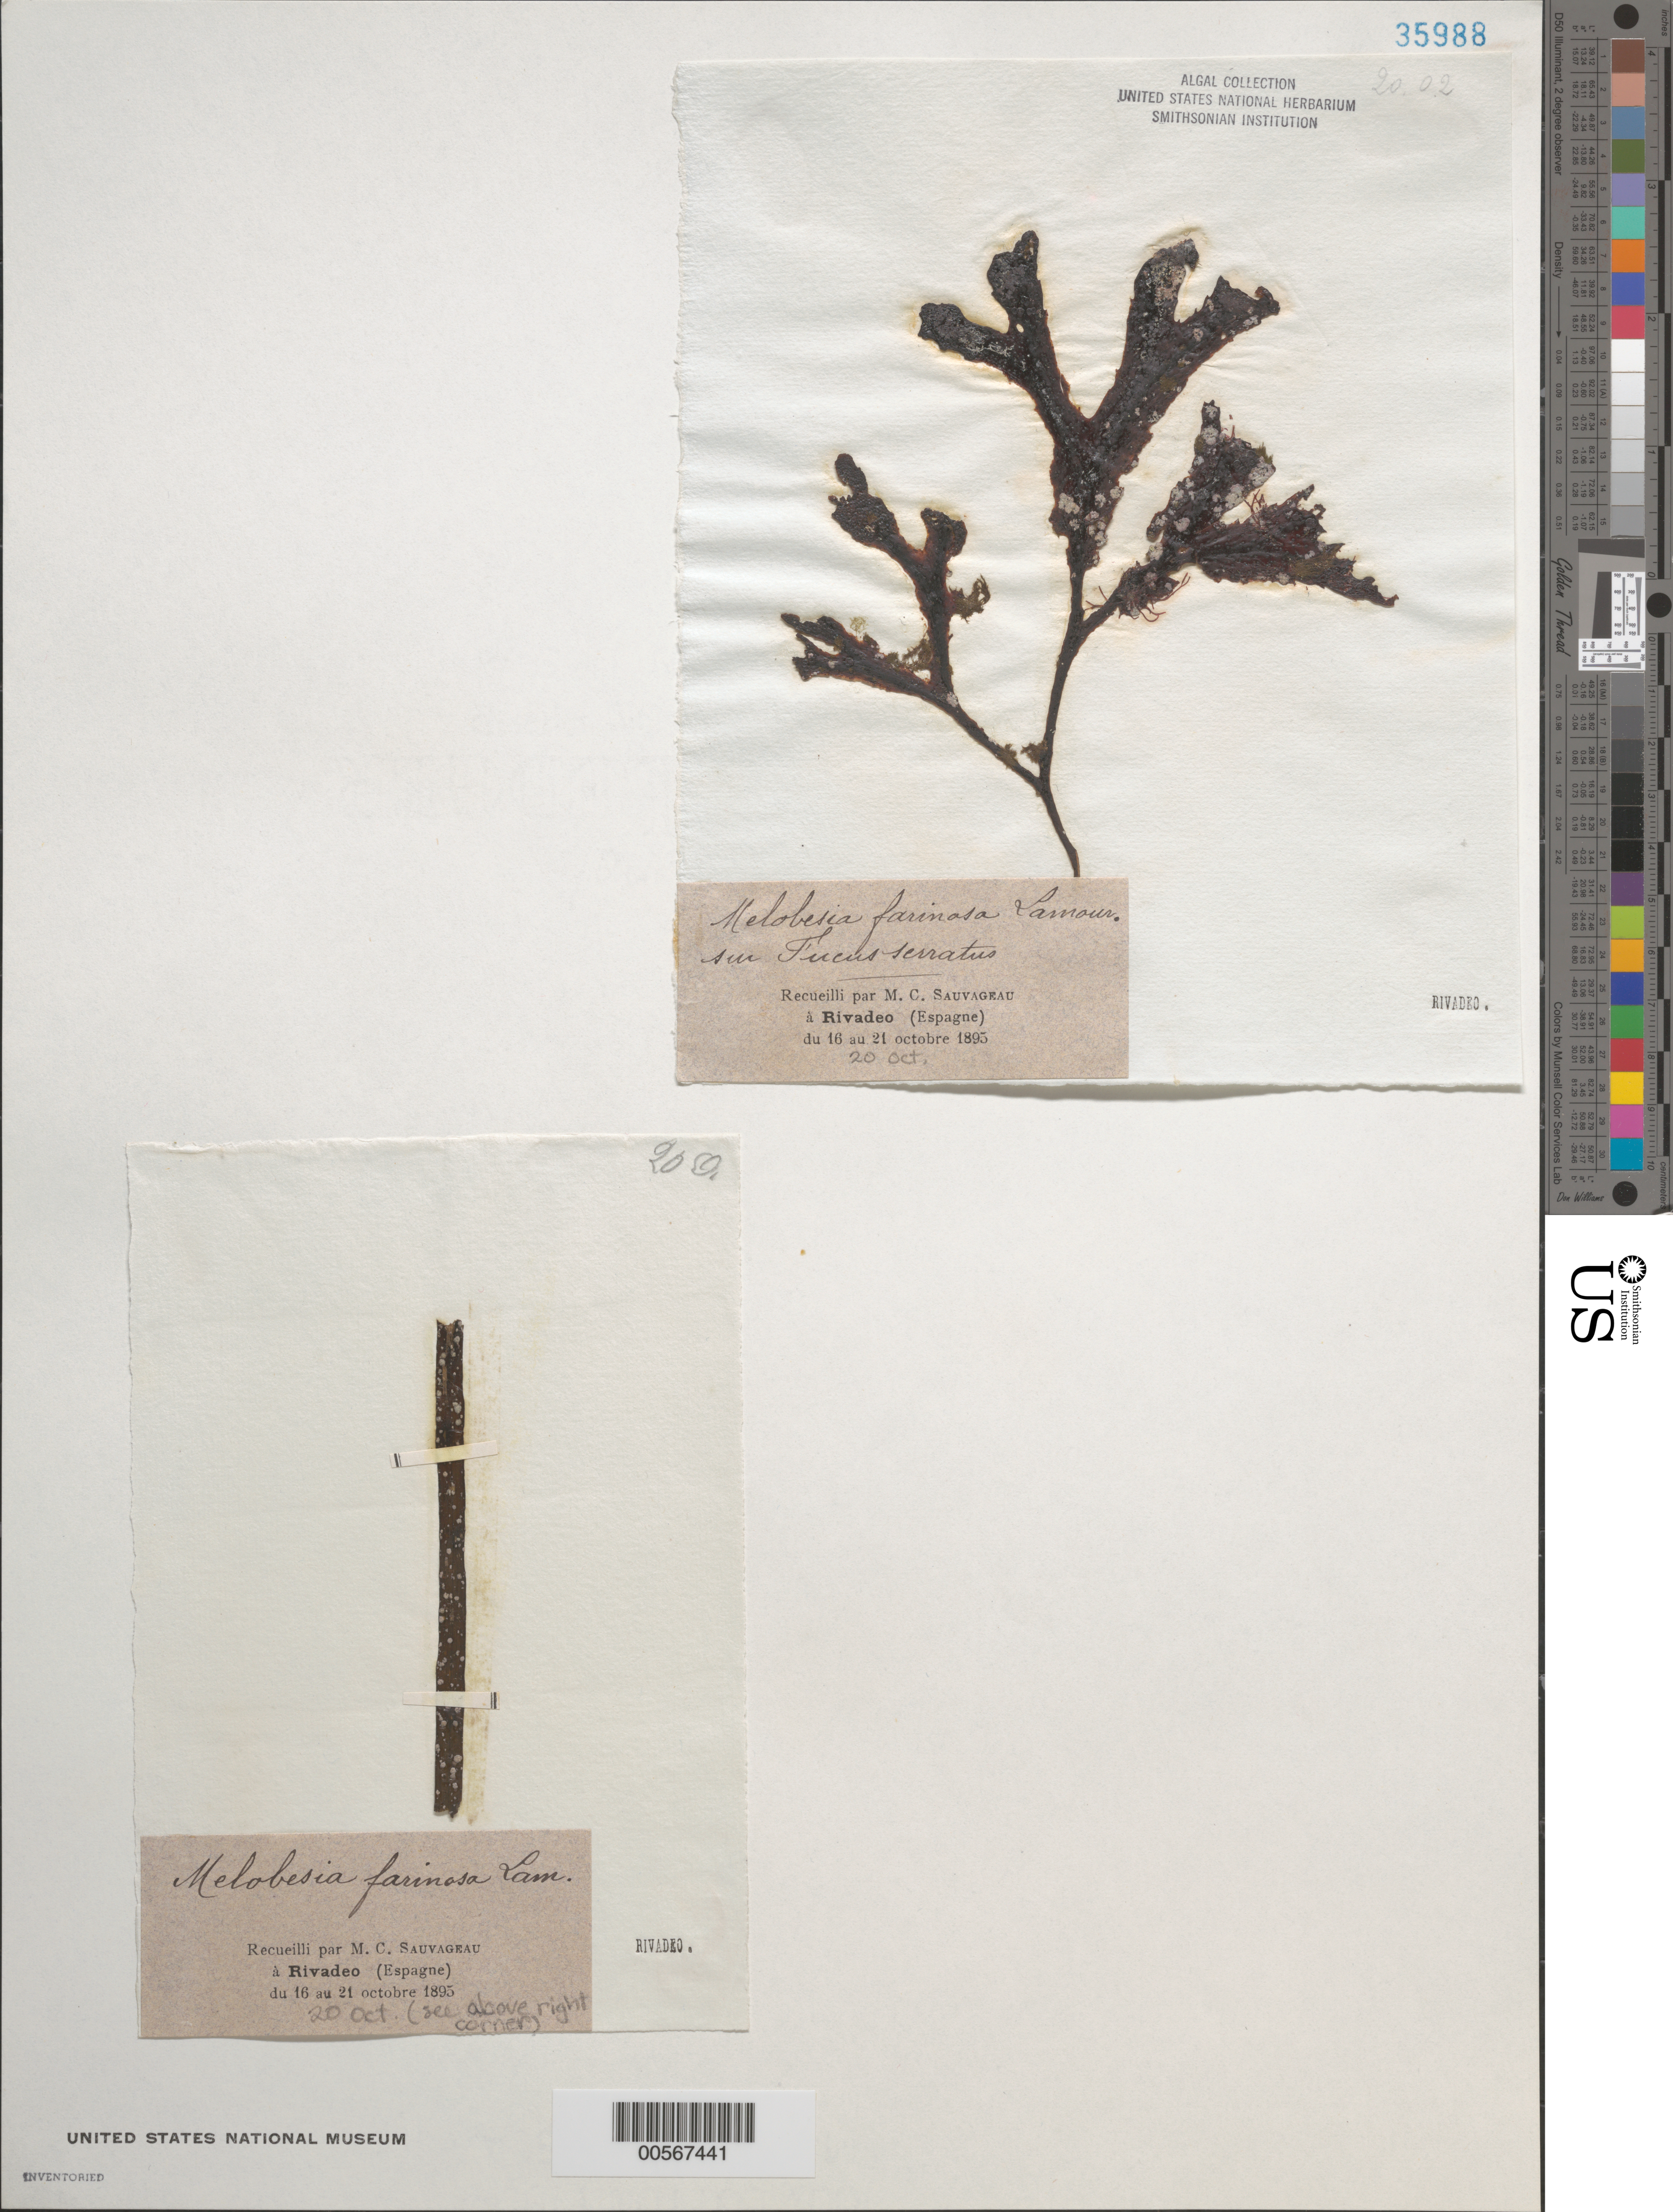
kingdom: Plantae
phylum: Rhodophyta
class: Florideophyceae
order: Corallinales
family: Hydrolithaceae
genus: Hydrolithon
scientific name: Hydrolithon farinosum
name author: (J.V.Lamouroux) Penrose & Y.M. Chamb.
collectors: C. F. Sauvageau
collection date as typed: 20 Oct 1895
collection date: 1895-10-20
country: Spain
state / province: Galicia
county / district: Lugo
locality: Ribadeo (rivadeo)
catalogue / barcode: US 35988